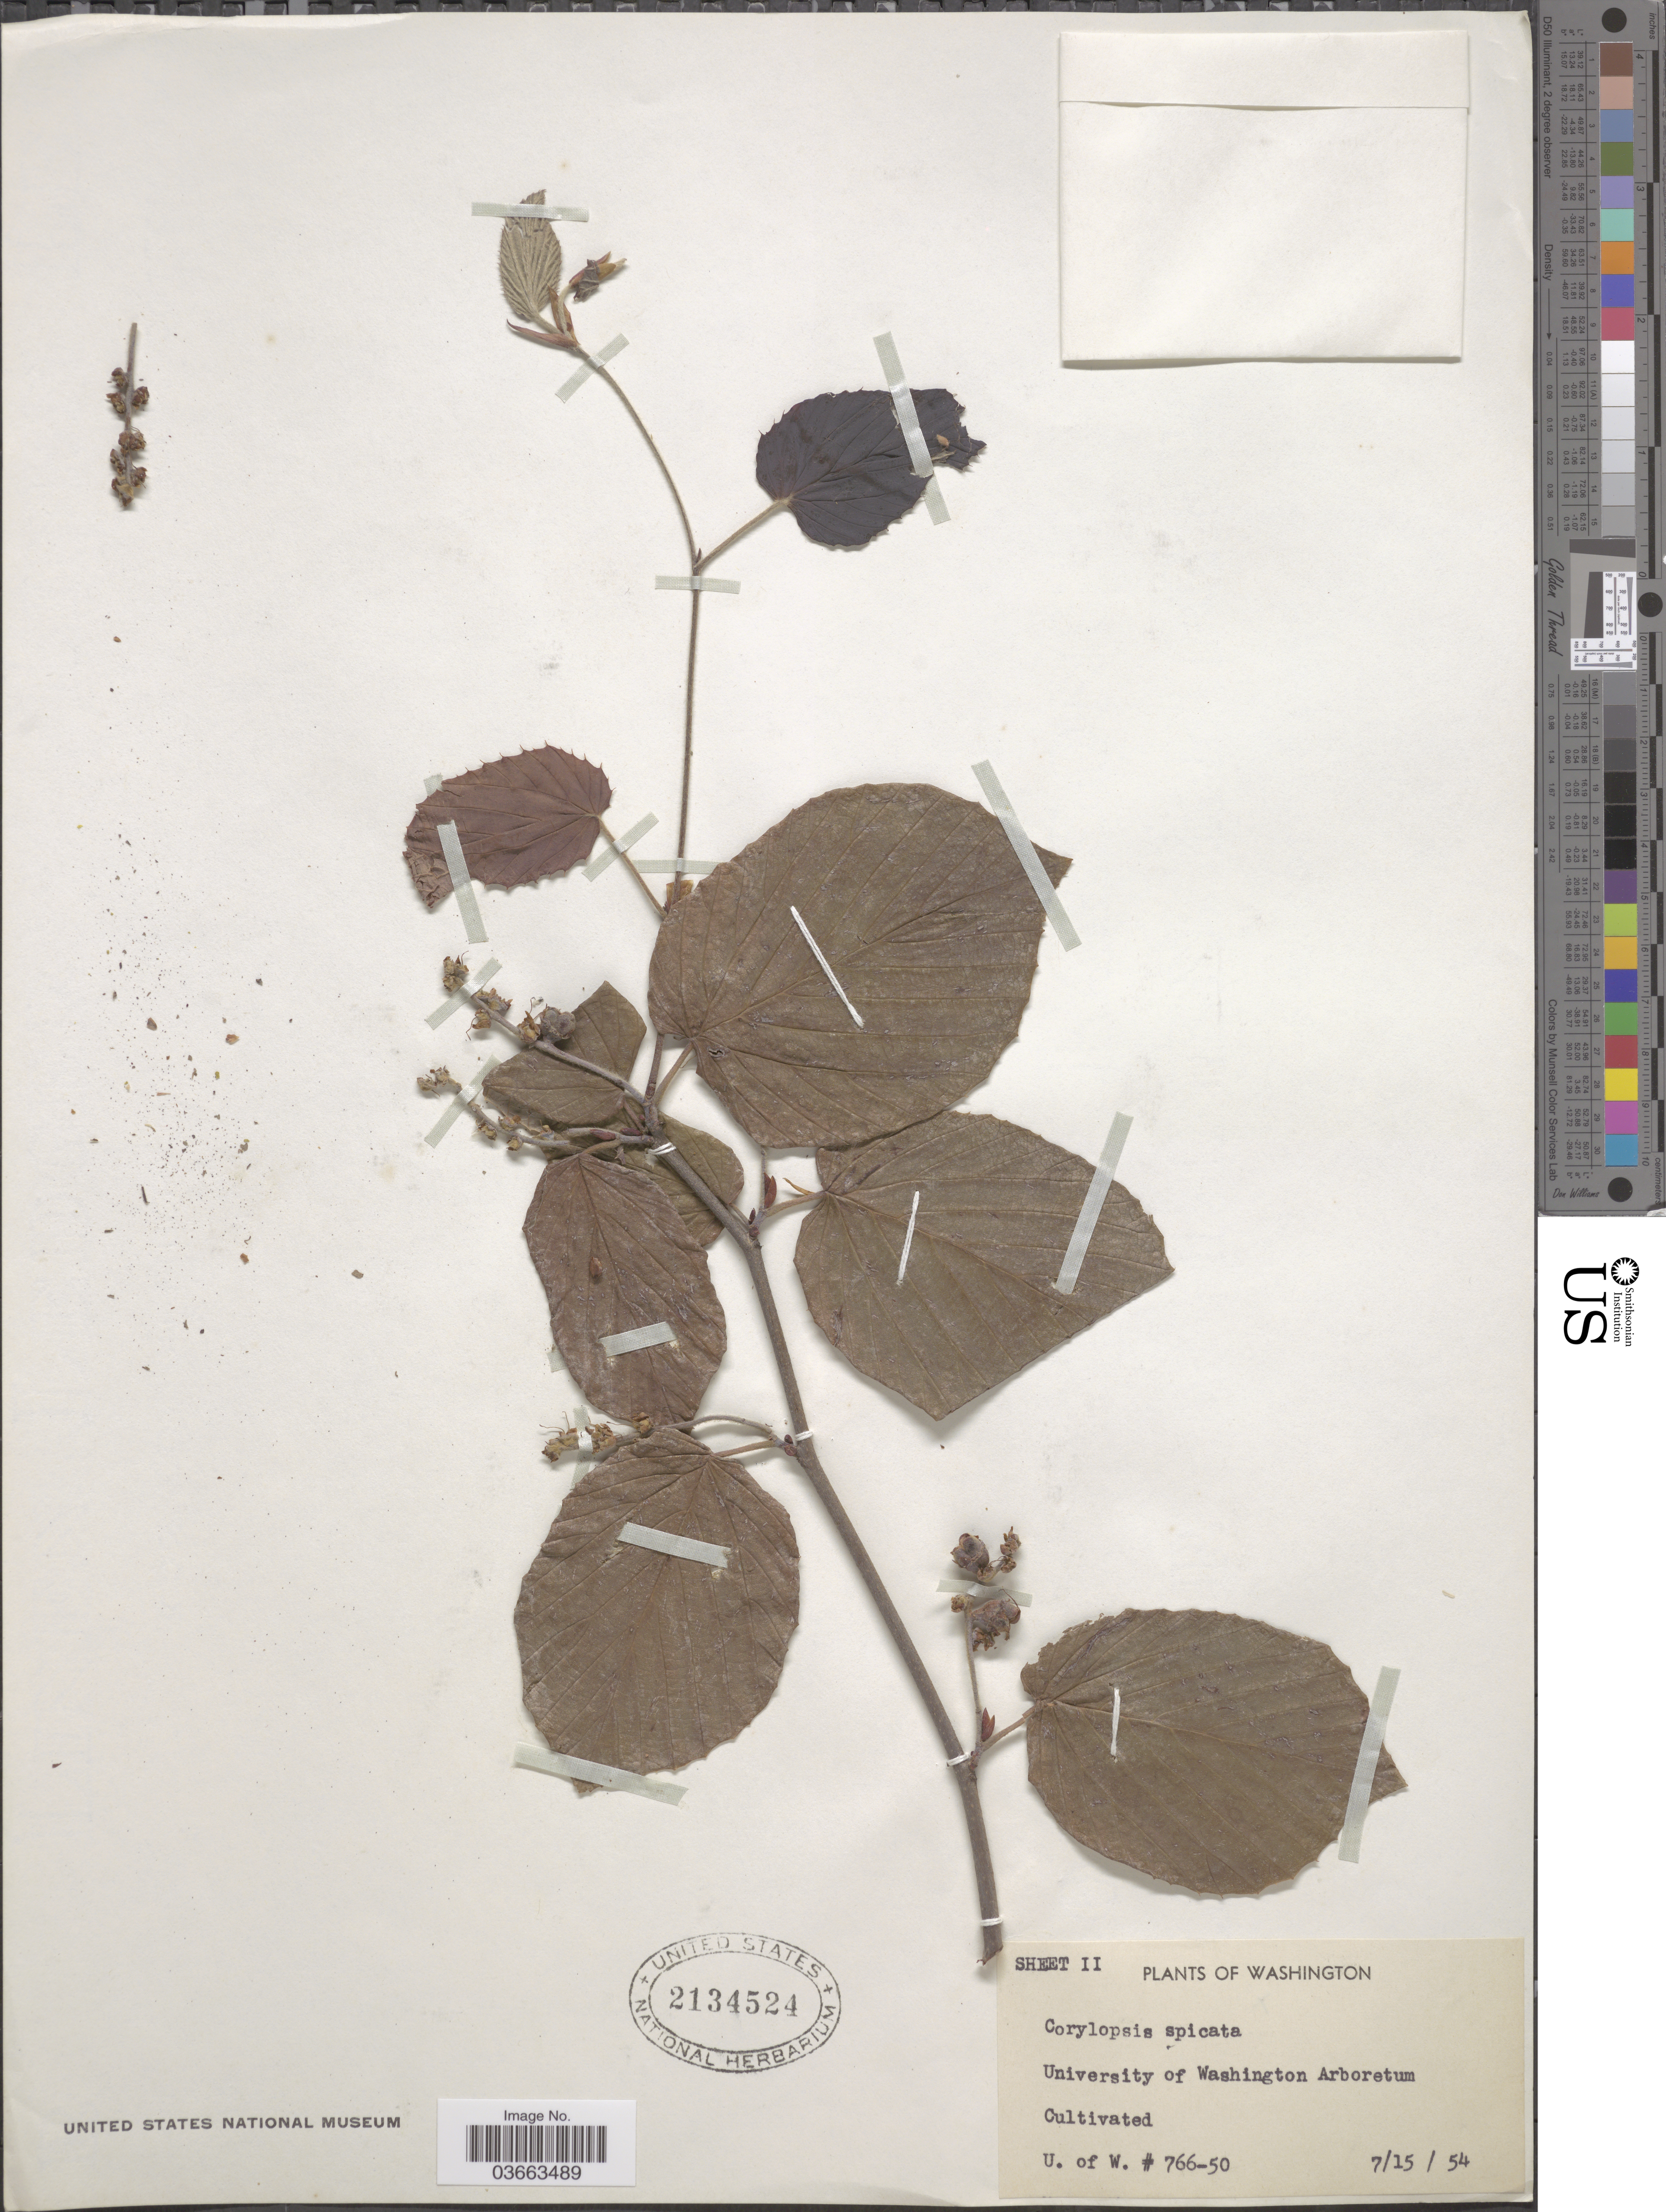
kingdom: Plantae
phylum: Tracheophyta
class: Magnoliopsida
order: Saxifragales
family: Hamamelidaceae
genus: Corylopsis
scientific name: Corylopsis spicata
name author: Siebold & Zucc.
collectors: University of Washington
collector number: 766-50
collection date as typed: Transcribed d/m/y: 15/7/54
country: United States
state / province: Washington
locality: University of Washington Arboretum.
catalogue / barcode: US 2134524